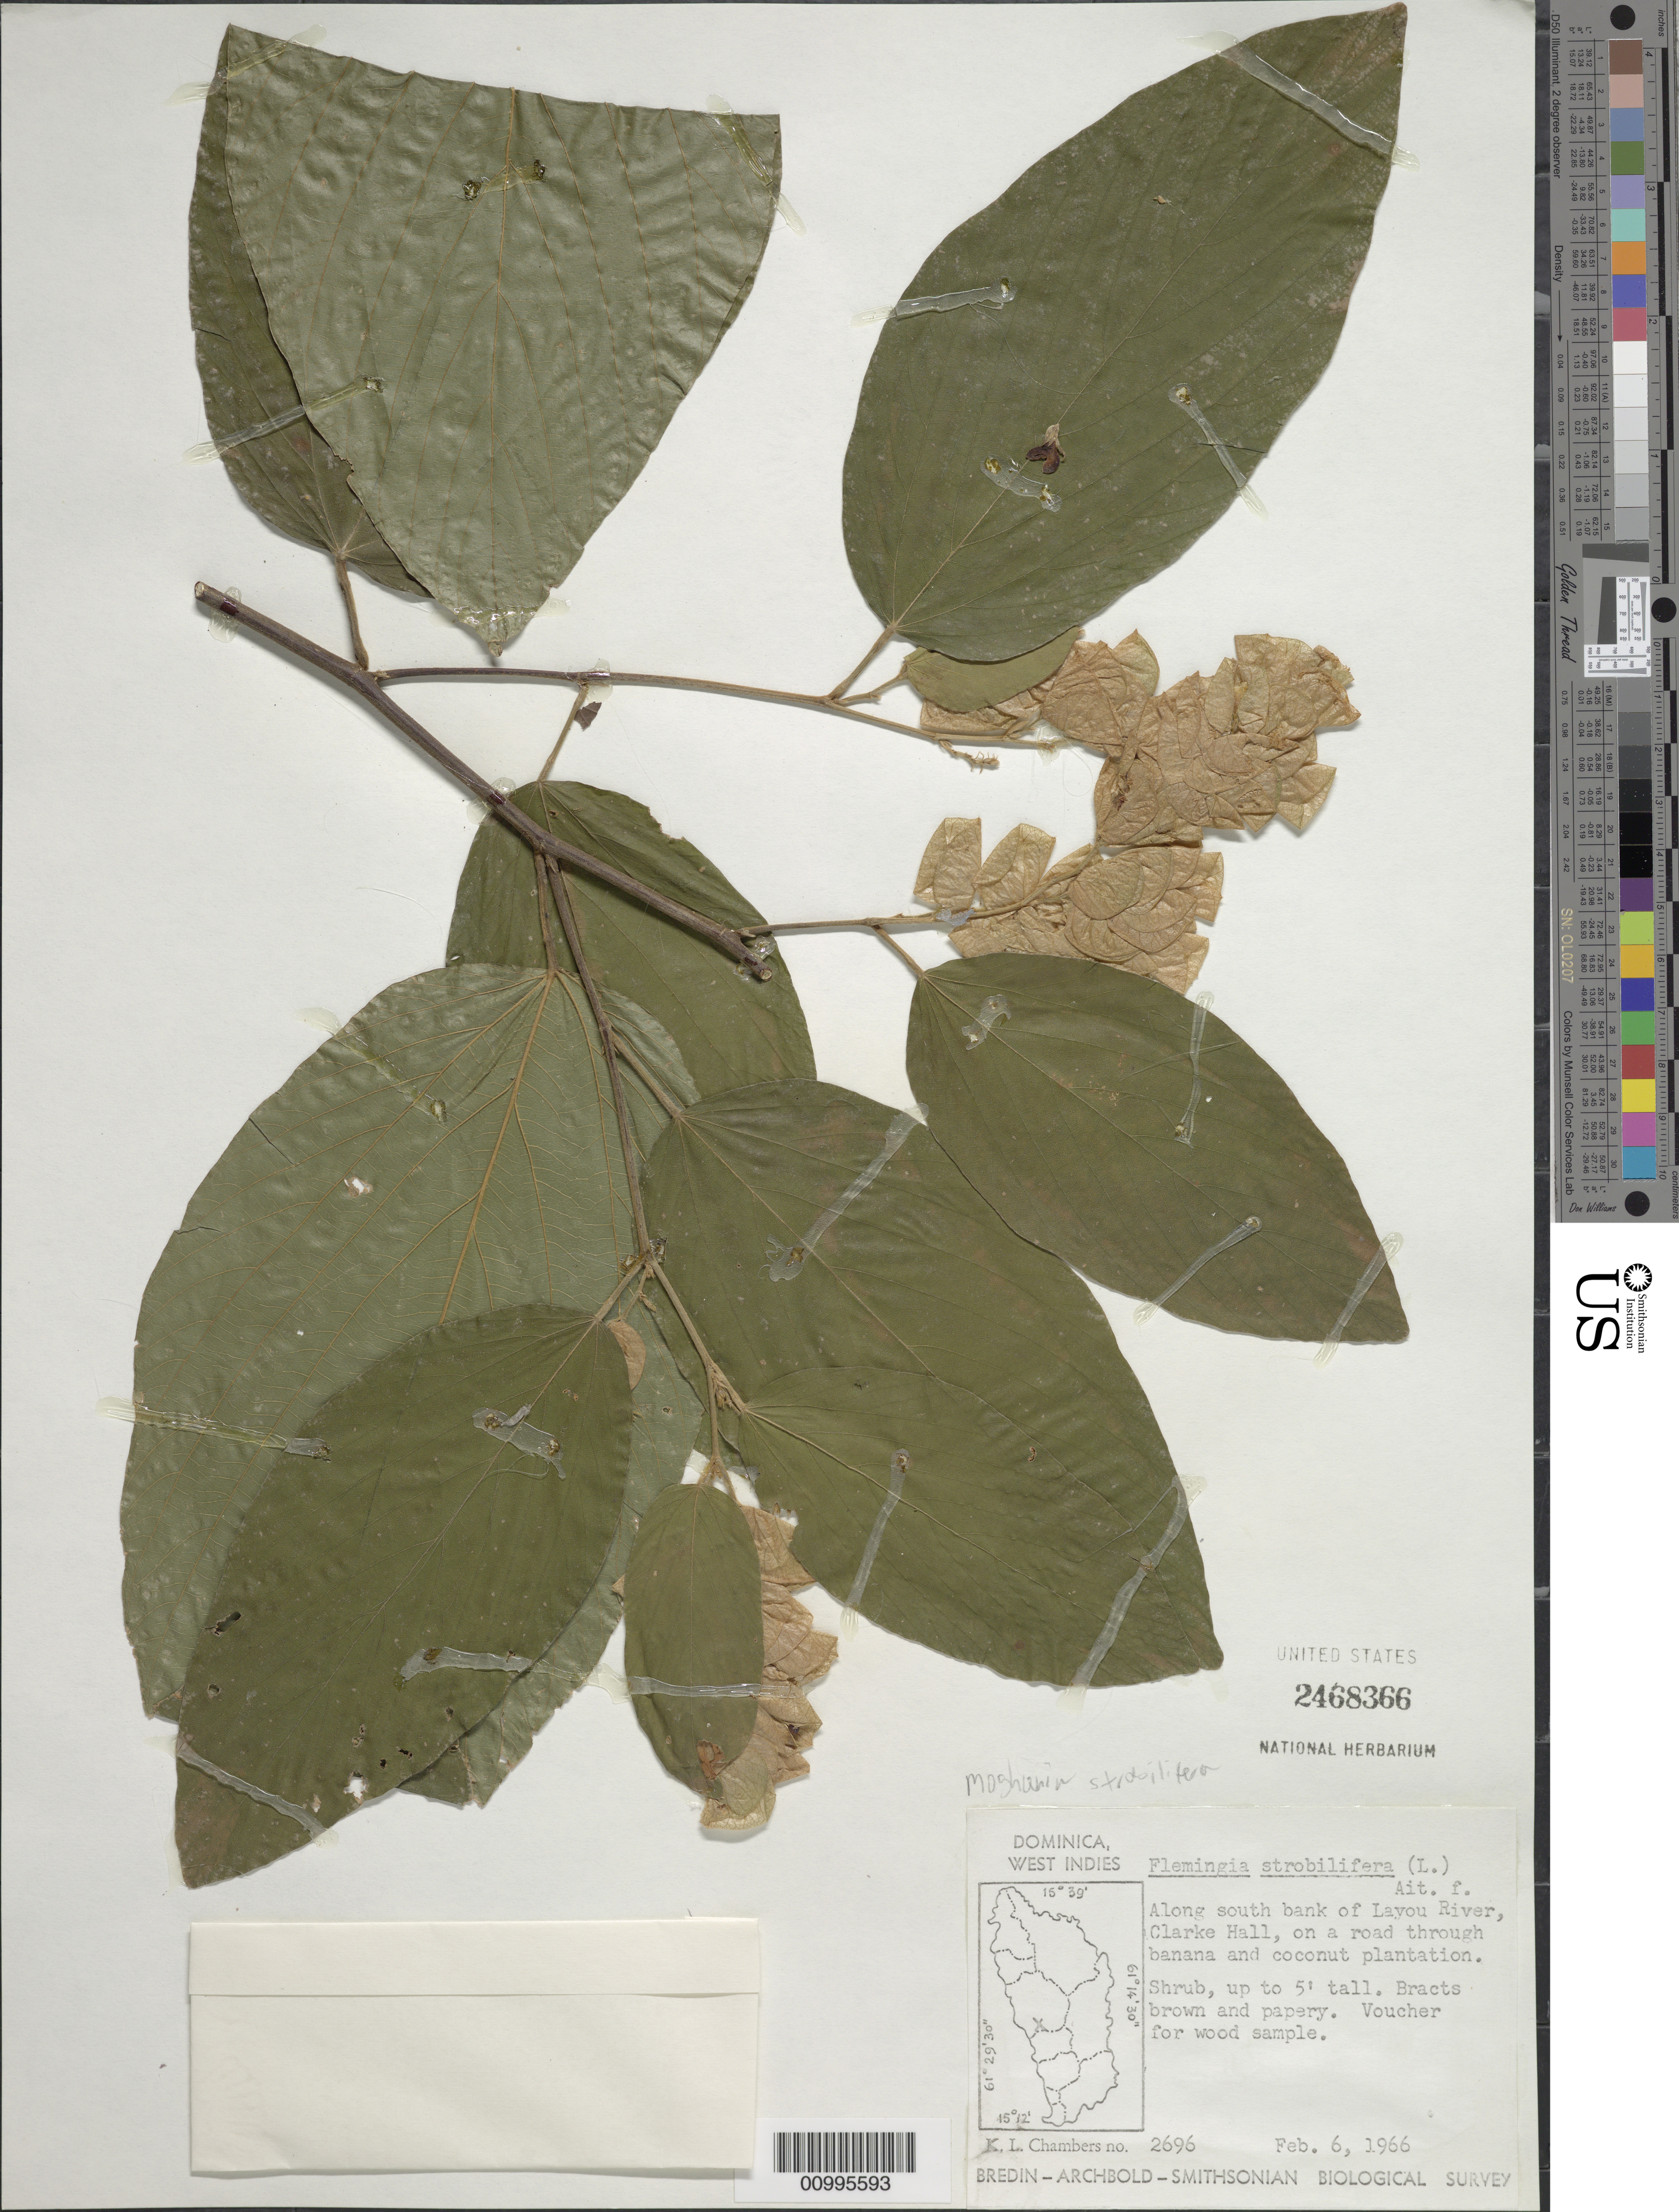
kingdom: Plantae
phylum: Tracheophyta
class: Magnoliopsida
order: Fabales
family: Fabaceae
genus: Flemingia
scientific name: Flemingia strobilifera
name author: (L.) W.T. Aiton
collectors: K. L. Chambers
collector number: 2696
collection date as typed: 06 Feb 1966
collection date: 1966-02-06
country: Dominica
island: Dominica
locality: Along south bank of Layou River, Clark Hall, on a road through banana and coconut plantation.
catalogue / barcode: US 2468366